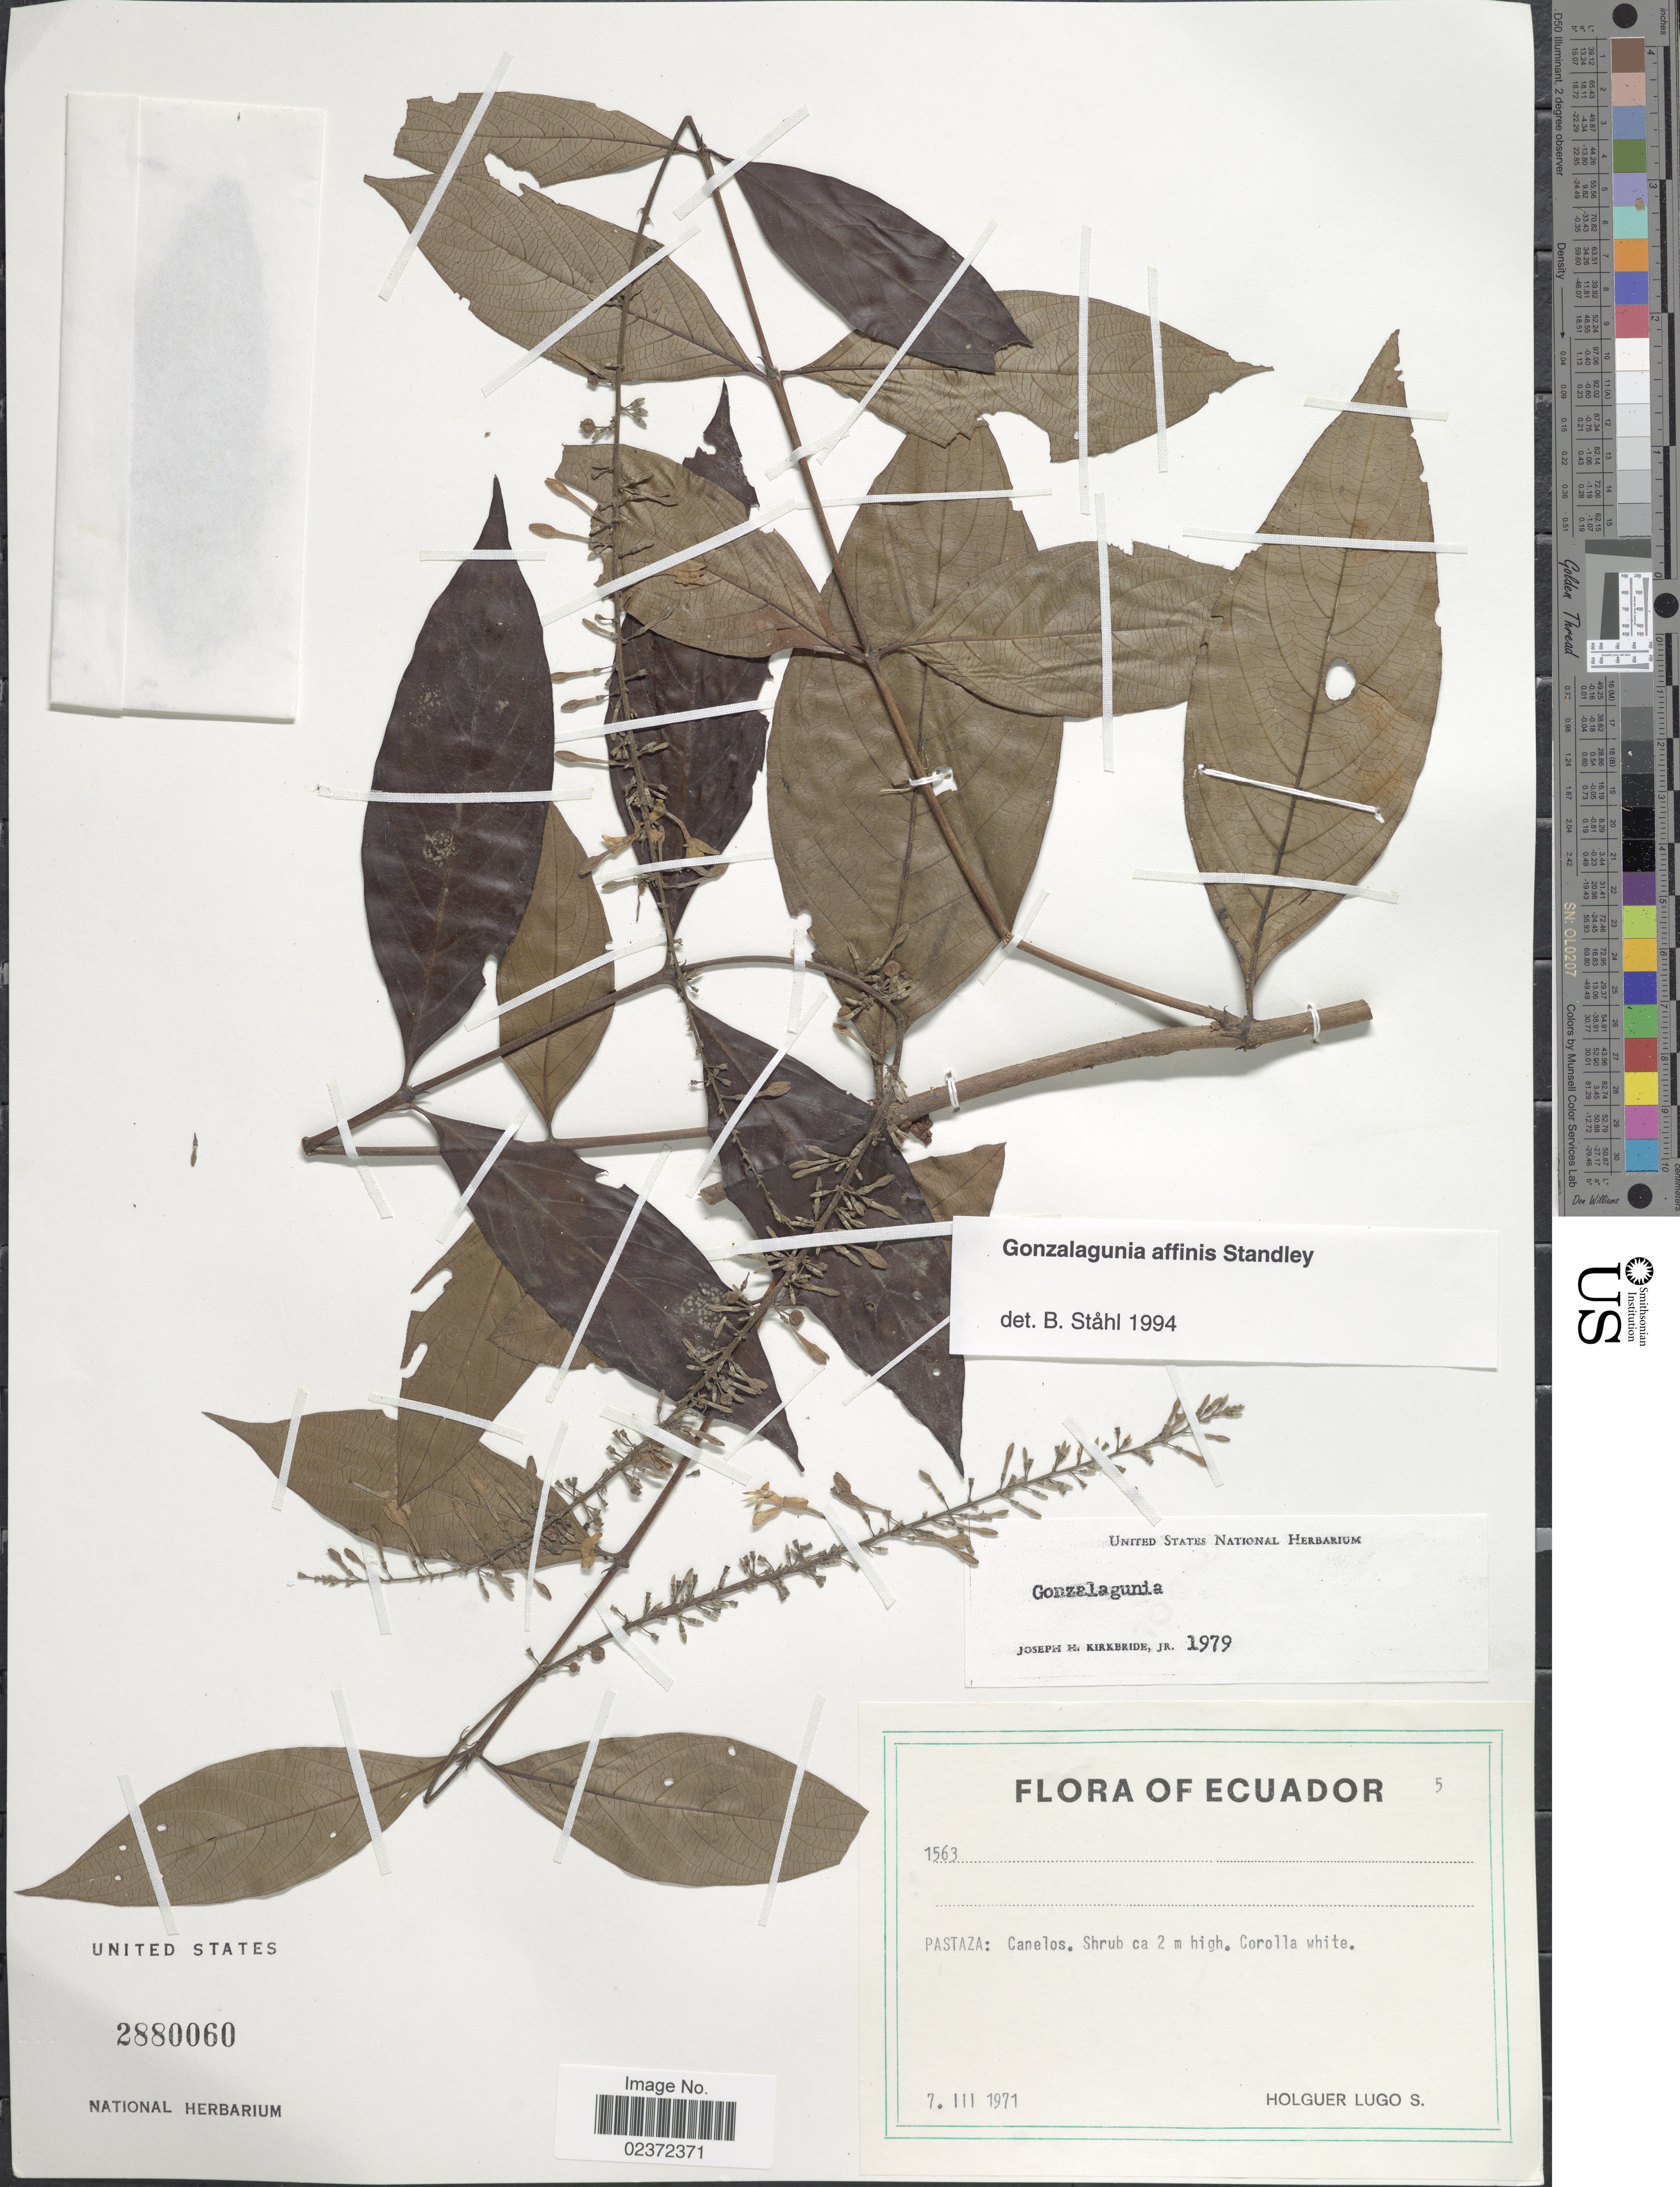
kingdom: Plantae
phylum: Tracheophyta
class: Magnoliopsida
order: Gentianales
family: Rubiaceae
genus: Gonzalagunia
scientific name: Gonzalagunia affinis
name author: Standl. ex Steyerm.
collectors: H. Lugo S.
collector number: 1563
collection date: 1971-03-07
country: Ecuador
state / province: Pastaza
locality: Canelos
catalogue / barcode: US 2880060